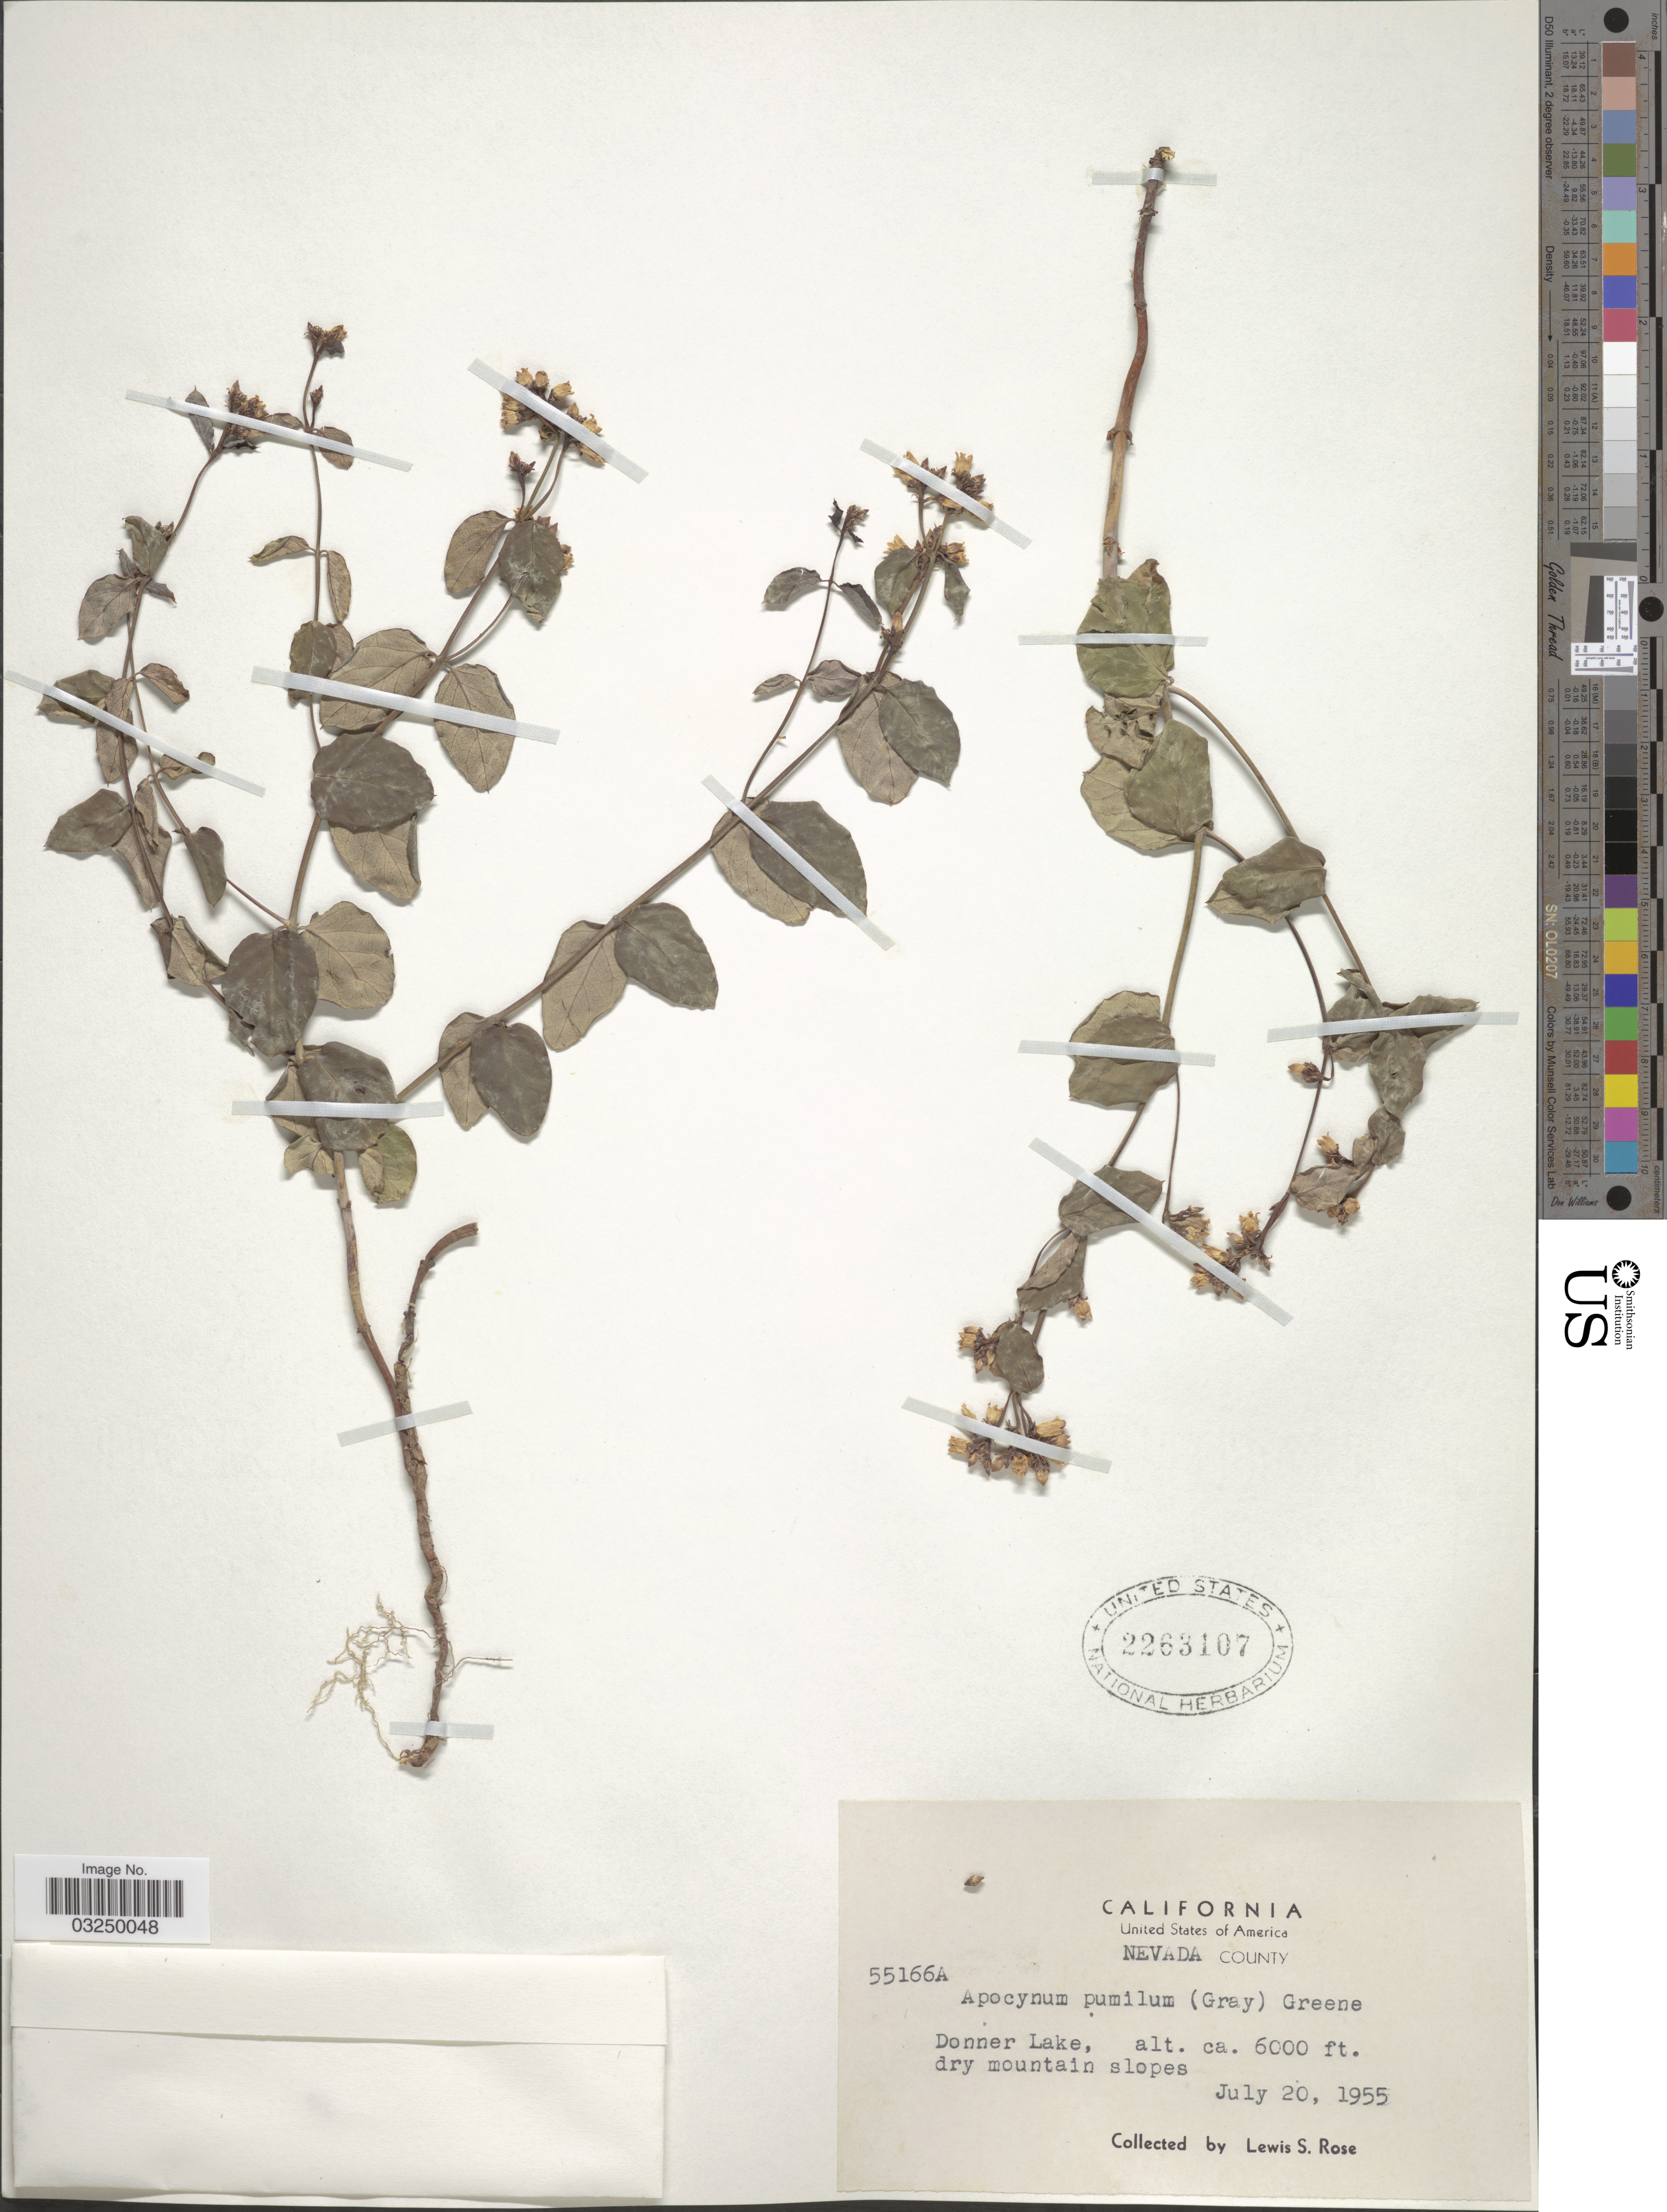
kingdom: Plantae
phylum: Tracheophyta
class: Magnoliopsida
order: Gentianales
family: Apocynaceae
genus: Apocynum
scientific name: Apocynum pumilum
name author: (A. Gray) Greene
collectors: L. S. Rose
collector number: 55166A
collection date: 1955-07-20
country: United States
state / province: California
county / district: Nevada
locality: Nevada County. Donner Lake. Dry mountain slopes.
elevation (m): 1829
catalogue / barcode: US 2263107